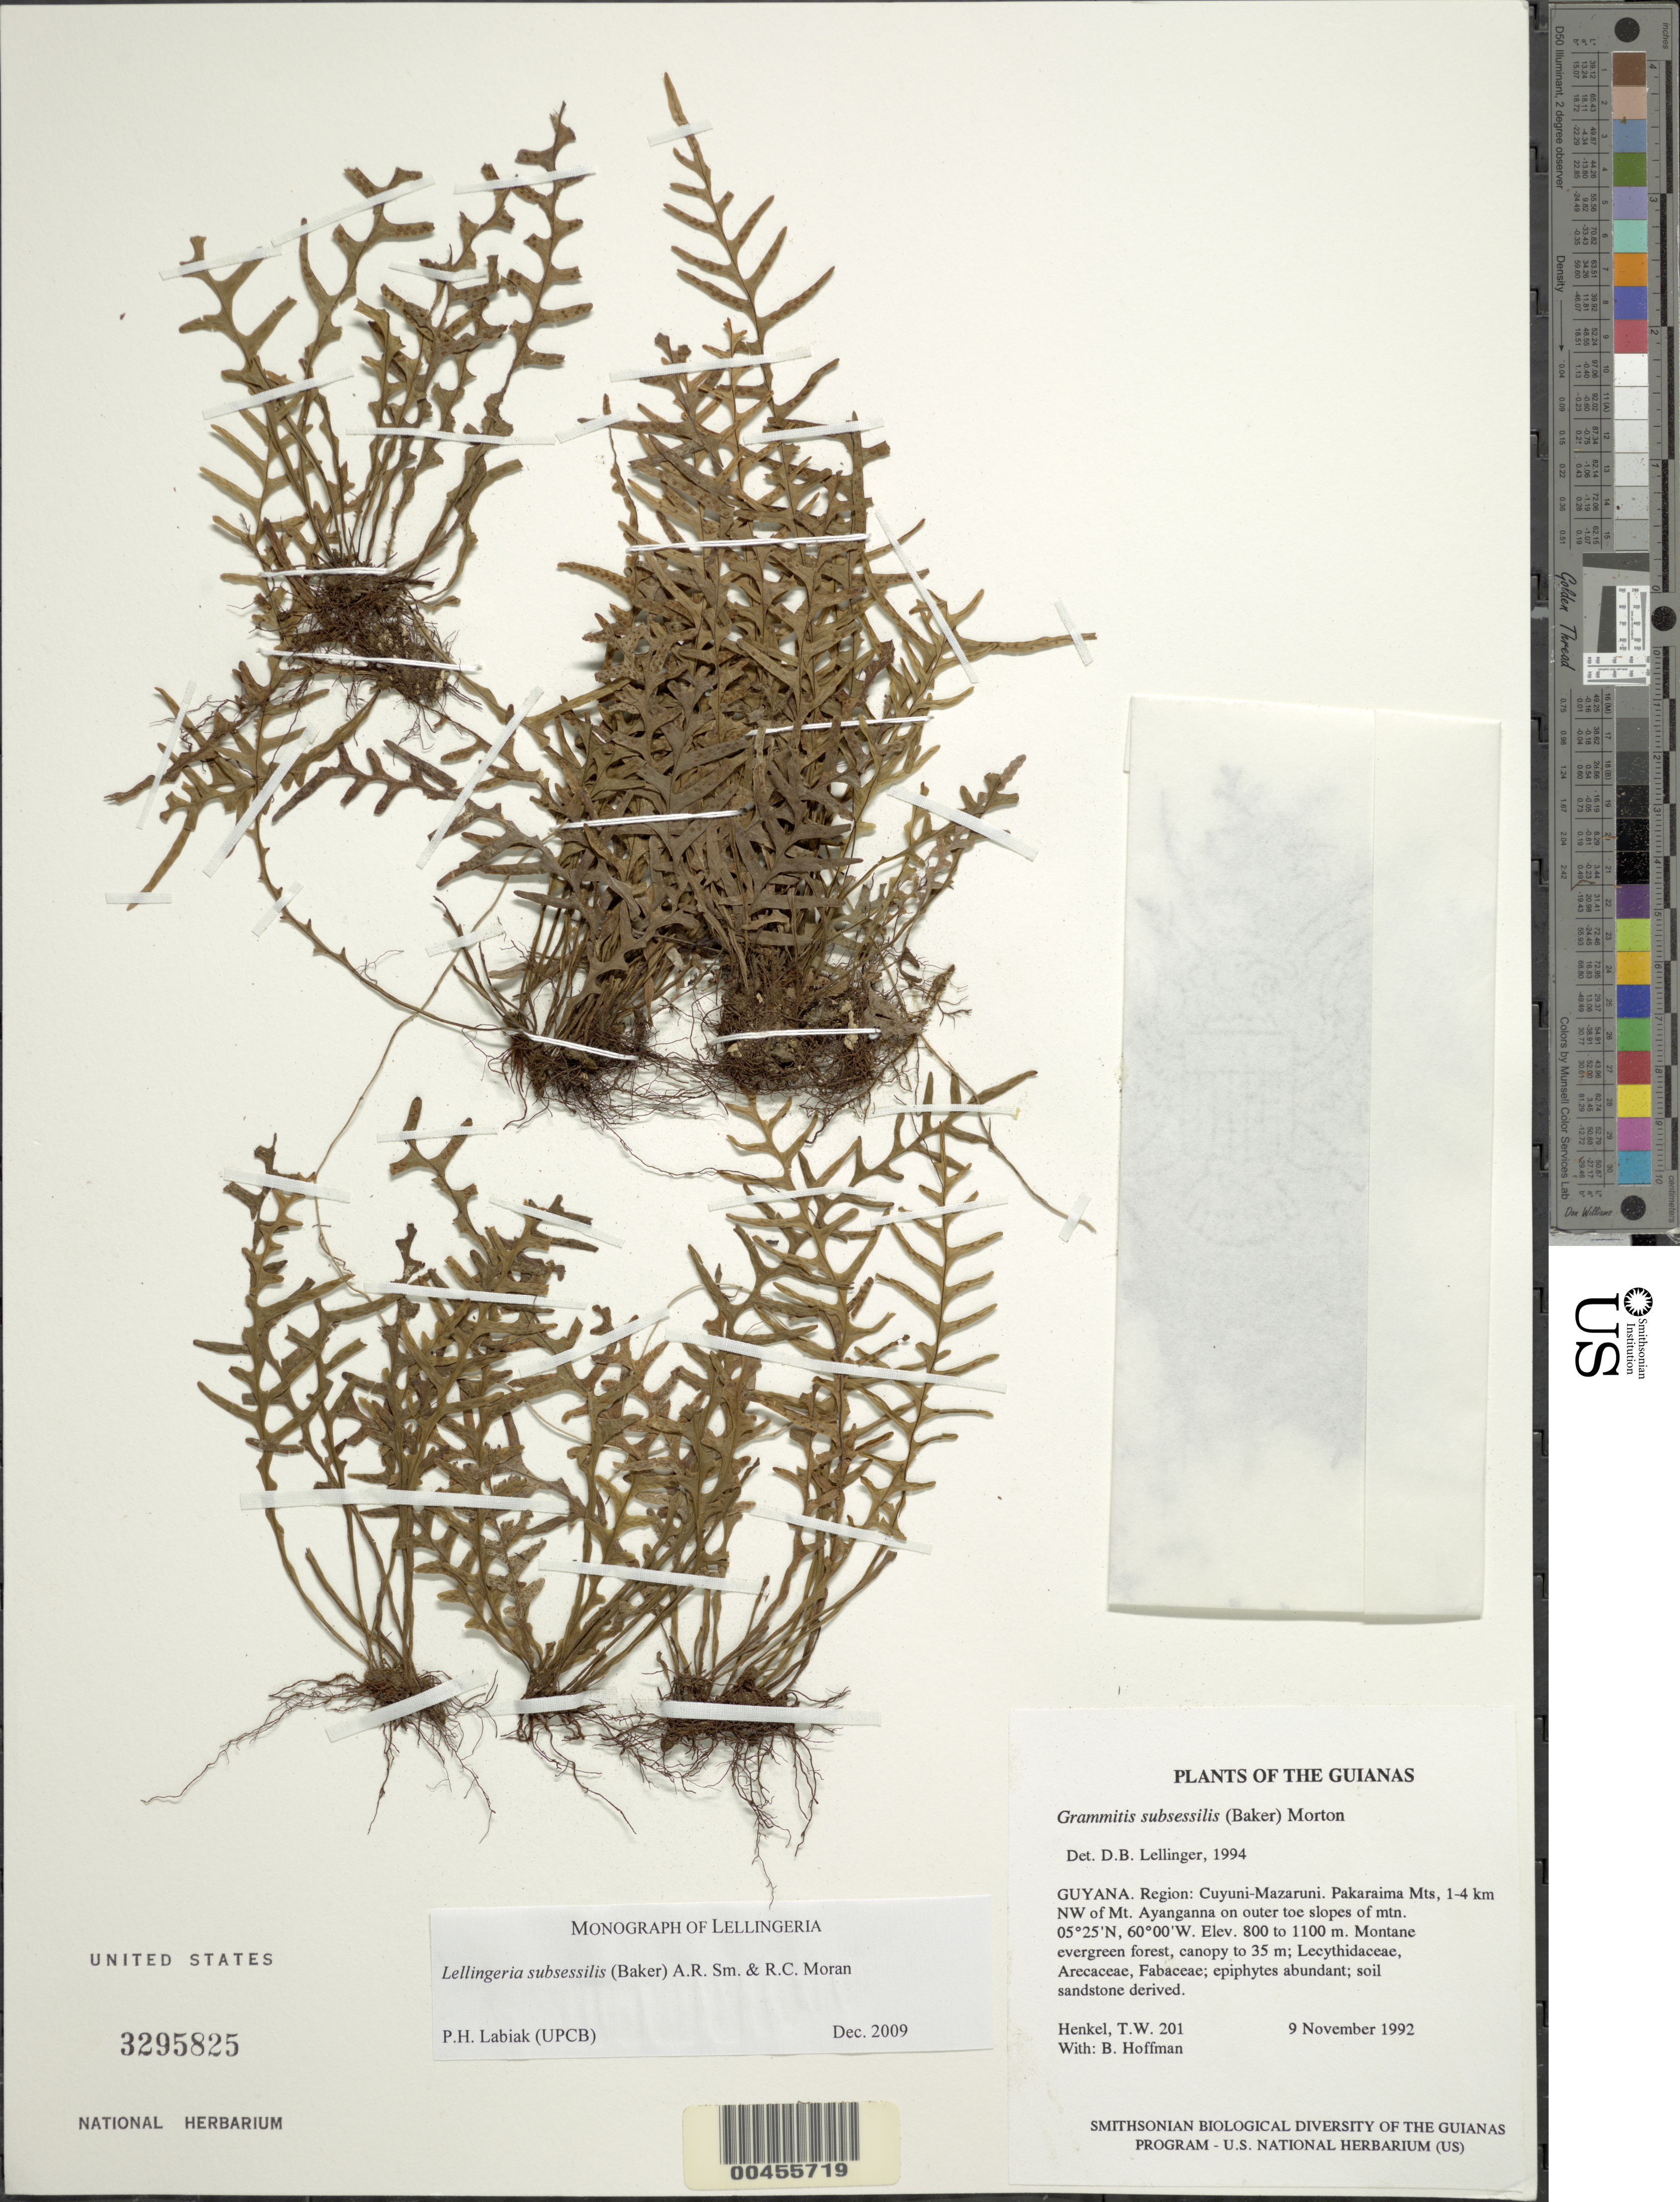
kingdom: Plantae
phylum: Tracheophyta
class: Polypodiopsida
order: Polypodiales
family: Polypodiaceae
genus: Lellingeria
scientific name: Lellingeria subsessilis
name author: (Baker) A.R. Sm. & R.C. Moran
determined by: Labiak, P. H.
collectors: T. Henkel & B. Hoffman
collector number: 201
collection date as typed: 9 November 1992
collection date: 1992-11-09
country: Guyana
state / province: Cuyuni-Mazaruni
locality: Pakaraima Mts, 1-4 km NW of Mt. Ayanganna on outer toe slopes of mtn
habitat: Montane evergreen forest, canopy to 35 m; Lecythidaceae, Arecaceae, Fabaceae; epiphytes abundant; soil sandstone derived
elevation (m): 800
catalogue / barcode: US 3295825